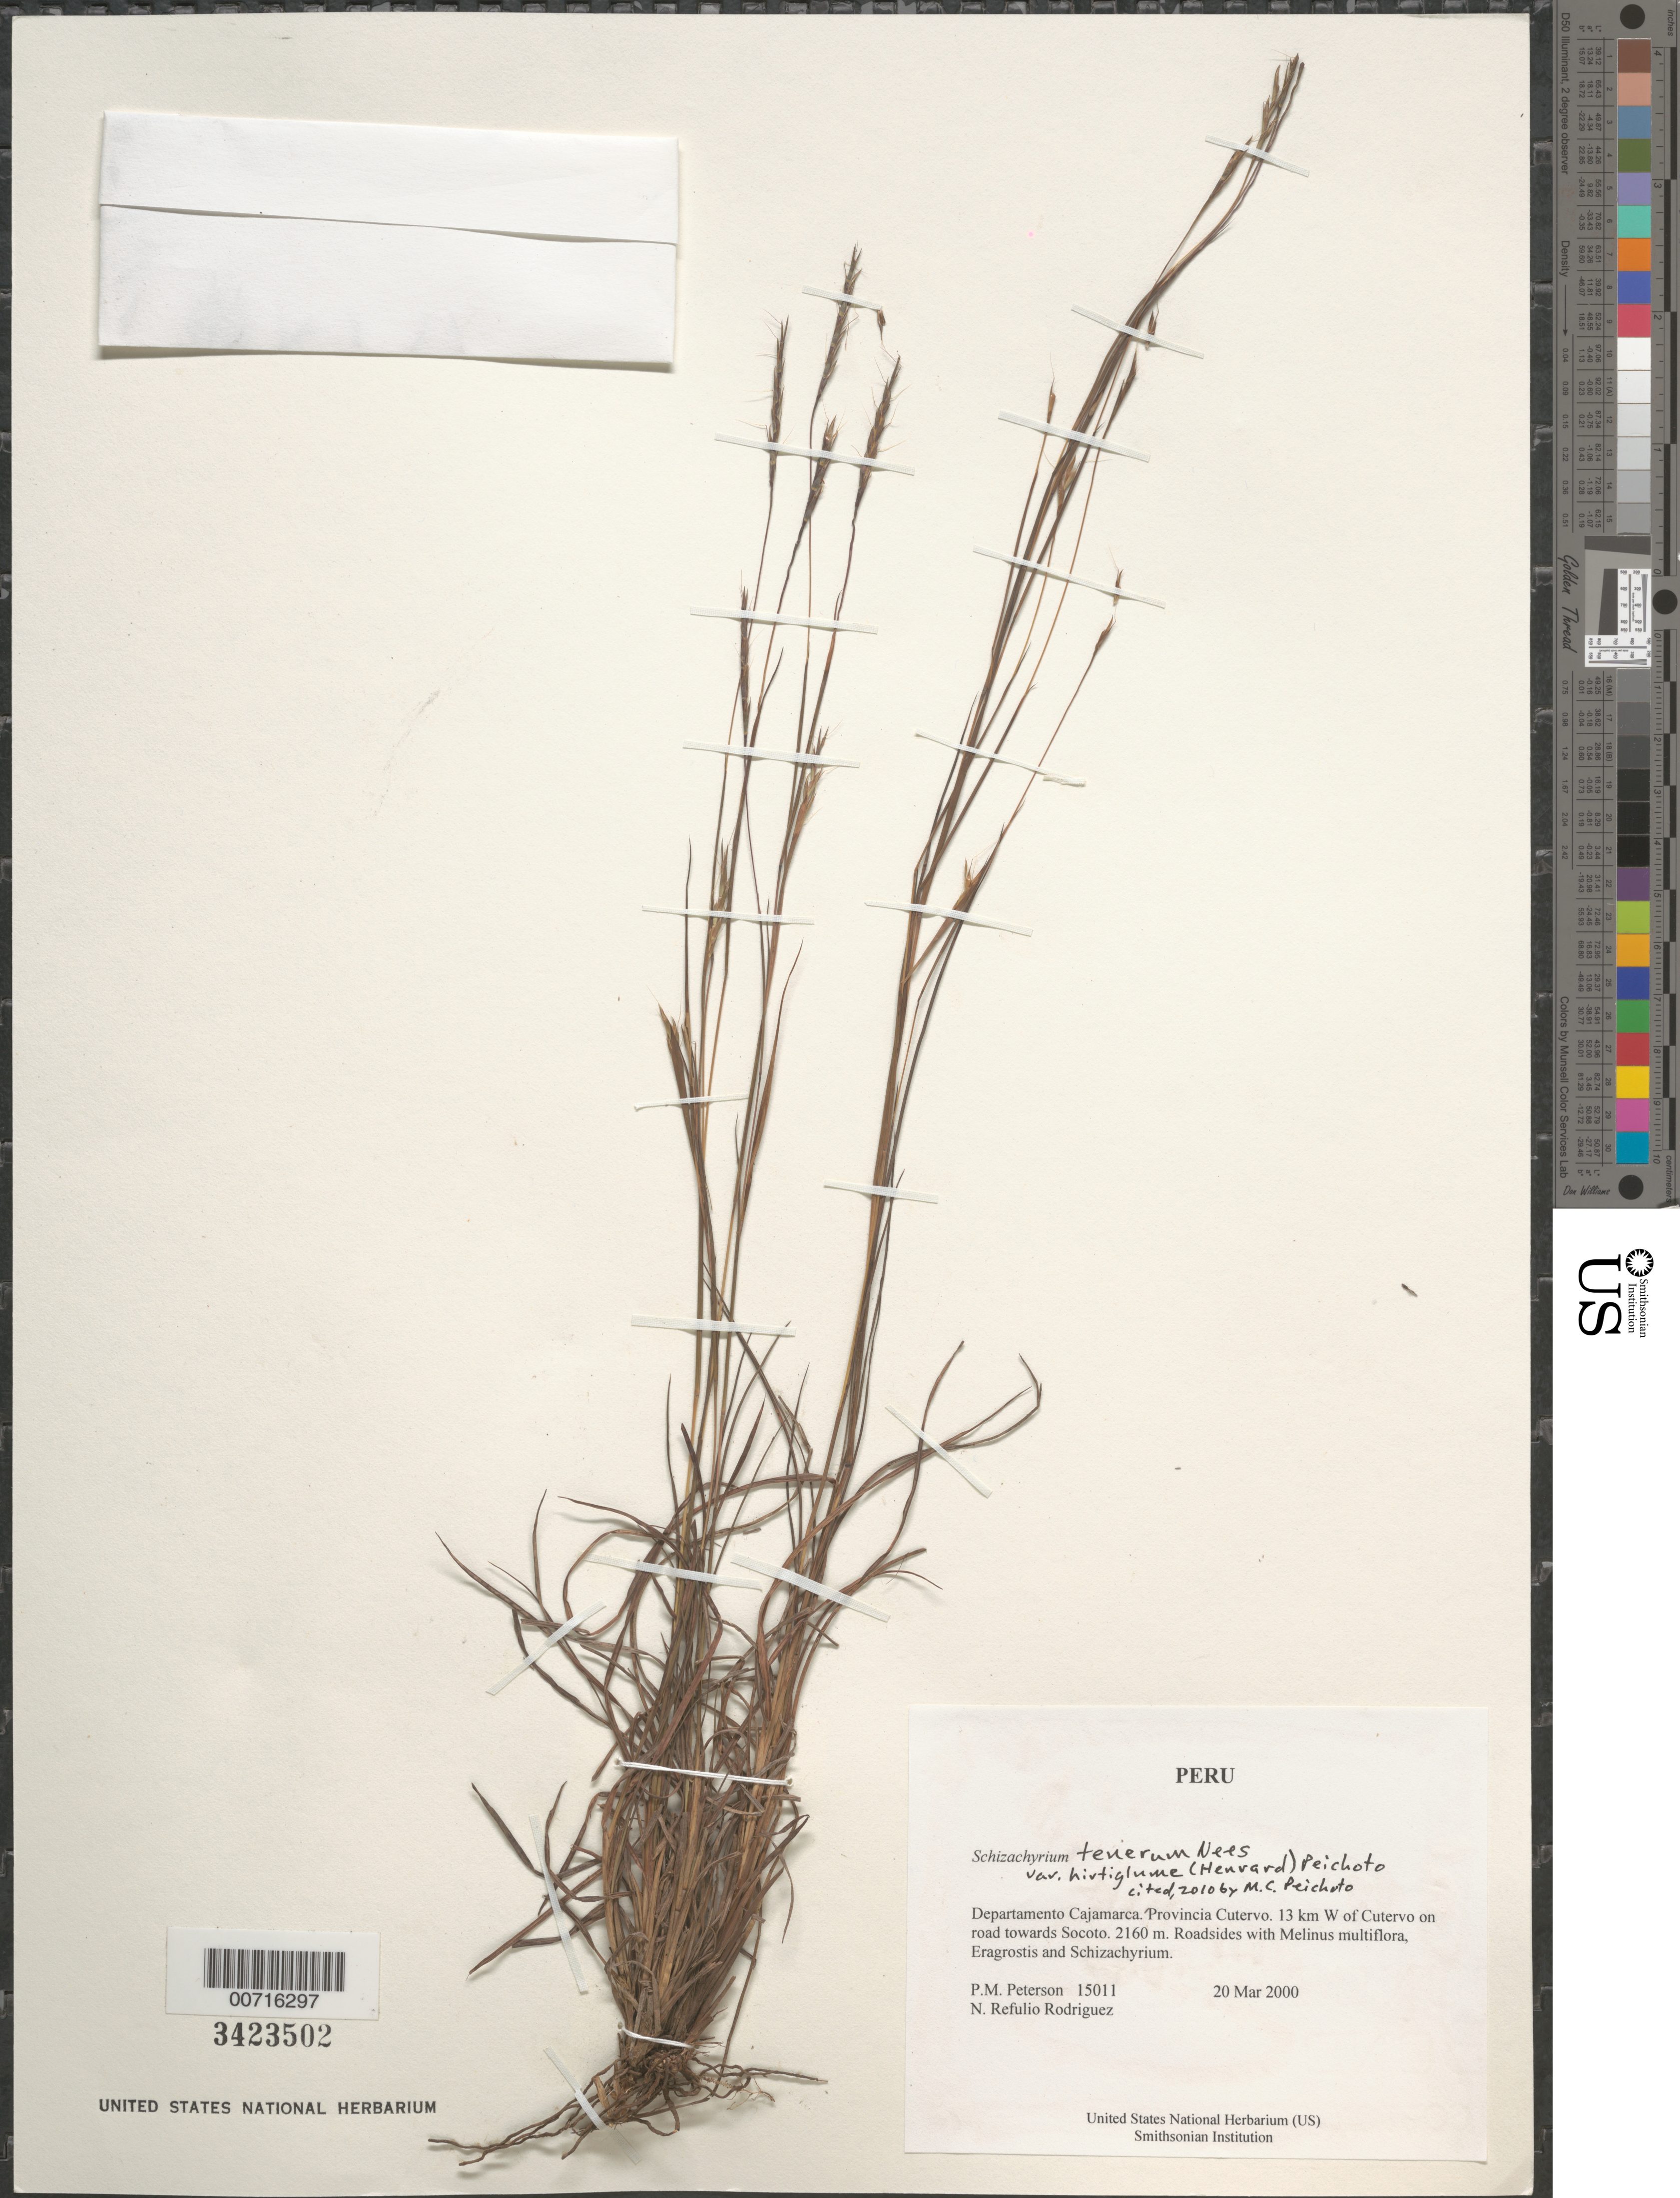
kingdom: Plantae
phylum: Tracheophyta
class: Liliopsida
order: Poales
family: Poaceae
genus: Schizachyrium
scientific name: Schizachyrium tenerum var. hirtiglume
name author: (Henr.) Peichoto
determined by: Peichoto, M. C.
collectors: P. M. Peterson & N. Refulio-Rodríguez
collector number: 15011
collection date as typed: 20 Mar 2000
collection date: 2000-03-20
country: Peru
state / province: Cajamarca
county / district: Cutervo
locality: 13 km W of Cutervo on road towards Socoto.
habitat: Roadsides with Melinus multiflora, Eragrostis and Schizachyrium.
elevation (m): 2160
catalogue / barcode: US 3423502